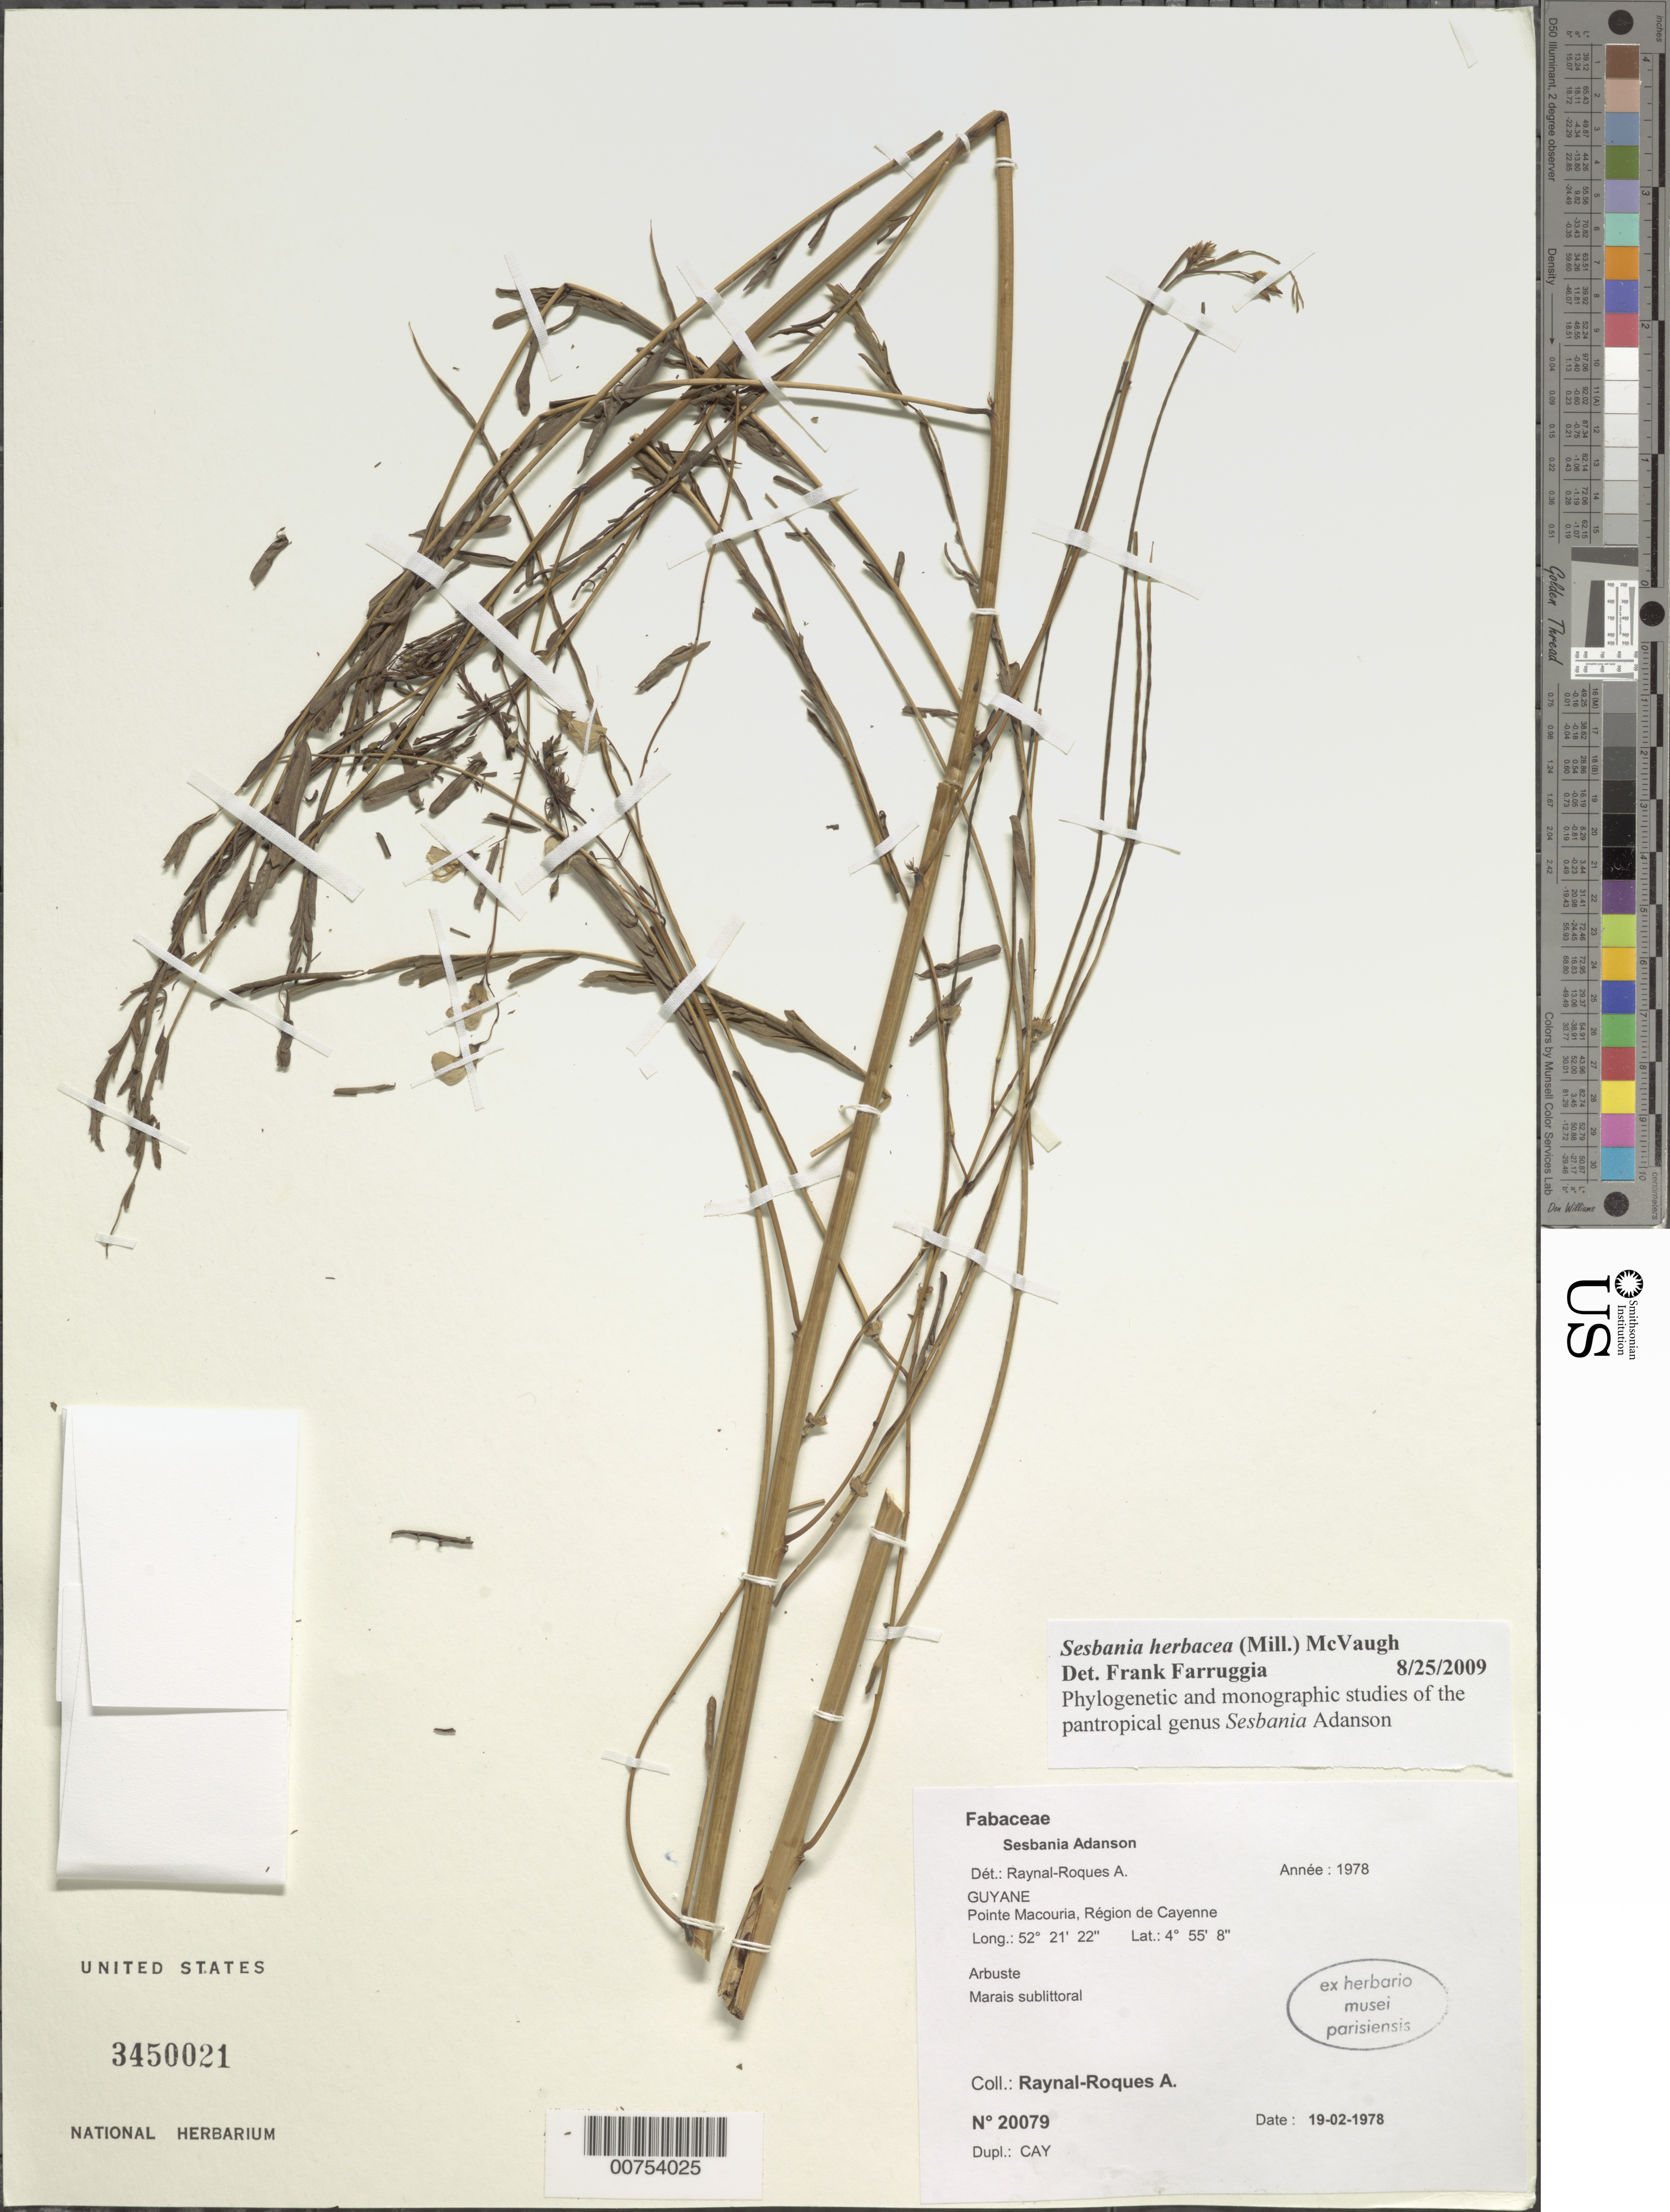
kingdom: Plantae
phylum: Tracheophyta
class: Magnoliopsida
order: Fabales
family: Fabaceae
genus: Sesbania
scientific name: Sesbania herbacea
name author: (Mill.) McVaugh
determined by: Farruggia, F.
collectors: A. M. Raynal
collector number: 20079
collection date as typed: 19-Feb-78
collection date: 1978-02-19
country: French Guiana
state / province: Cayenne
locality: Cayenne, Pointe Macouria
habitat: Marsh edges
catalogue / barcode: US 3450021